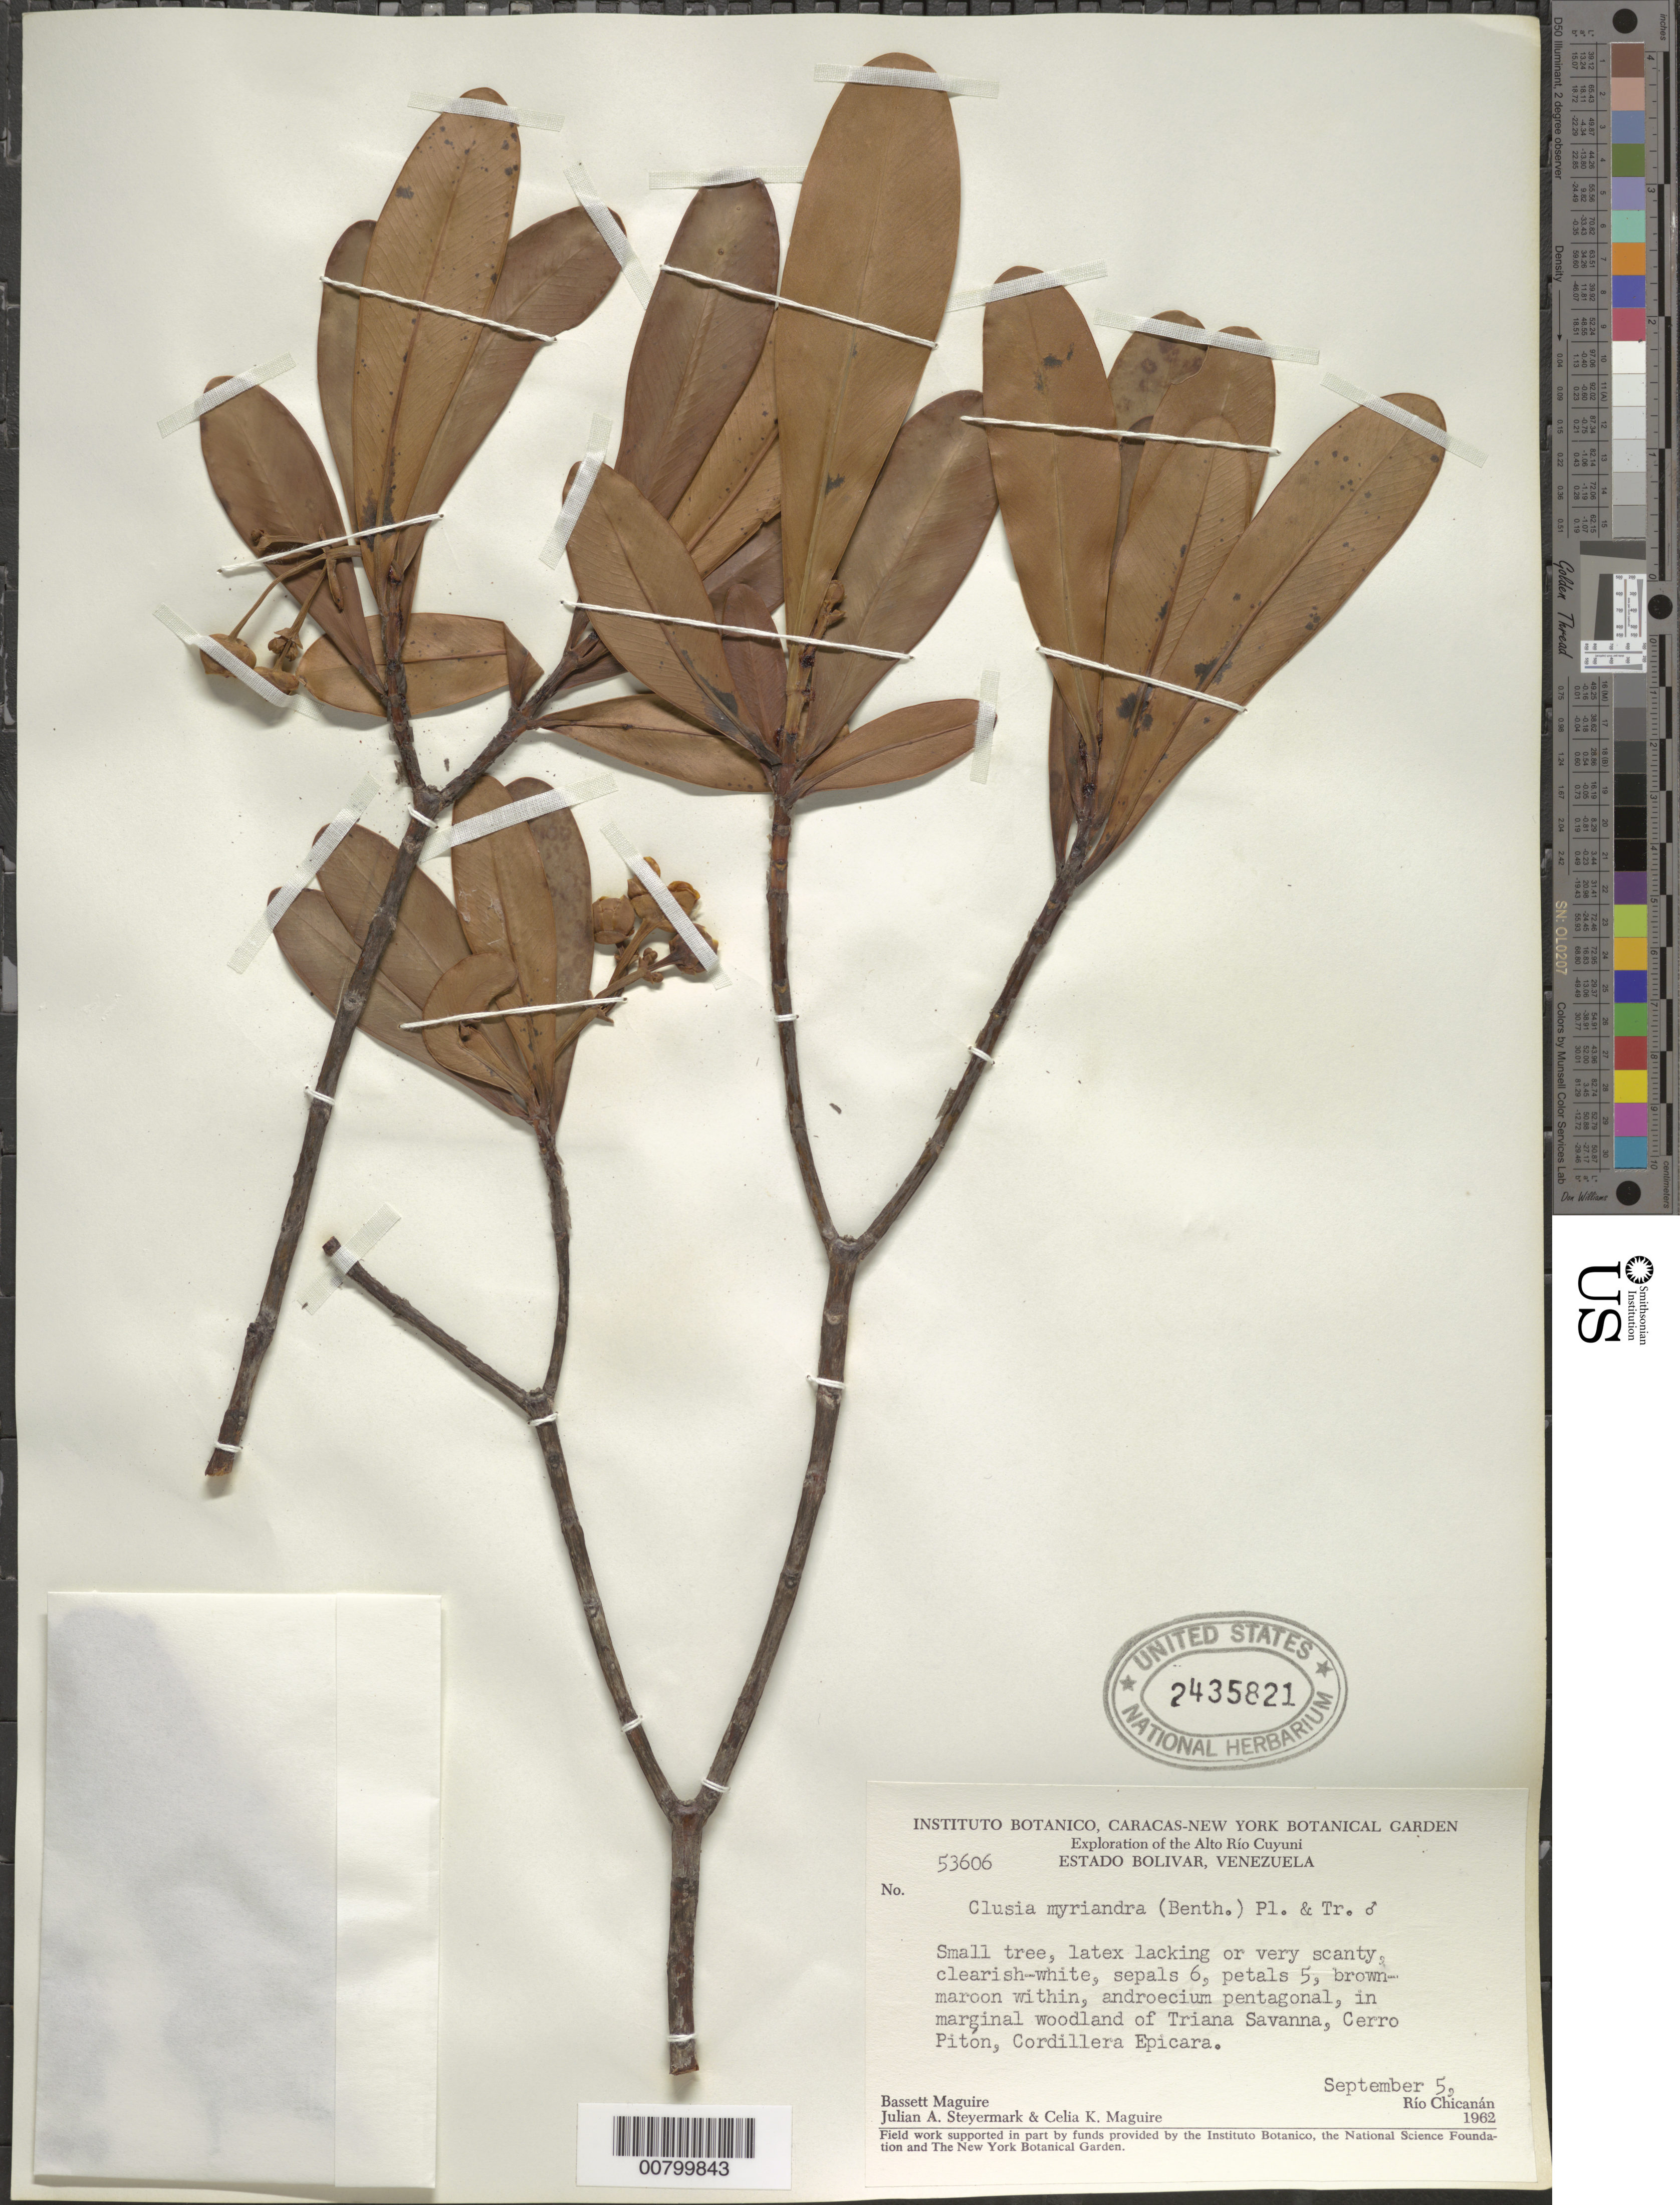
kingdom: Plantae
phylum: Tracheophyta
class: Magnoliopsida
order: Malpighiales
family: Clusiaceae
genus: Clusia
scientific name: Clusia myriandra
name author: (Benth.) Planch. & Triana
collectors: B. Maguire, J. Steyermark & C. K. Maguire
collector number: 53606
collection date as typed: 5-Sep-62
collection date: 1962-09-05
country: Venezuela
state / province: Bolívar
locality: Alto Río Cuyuni, Cerro Pitón, Cordillera Epicara, Triana Savanna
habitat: Marginal woodland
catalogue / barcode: US 2435821